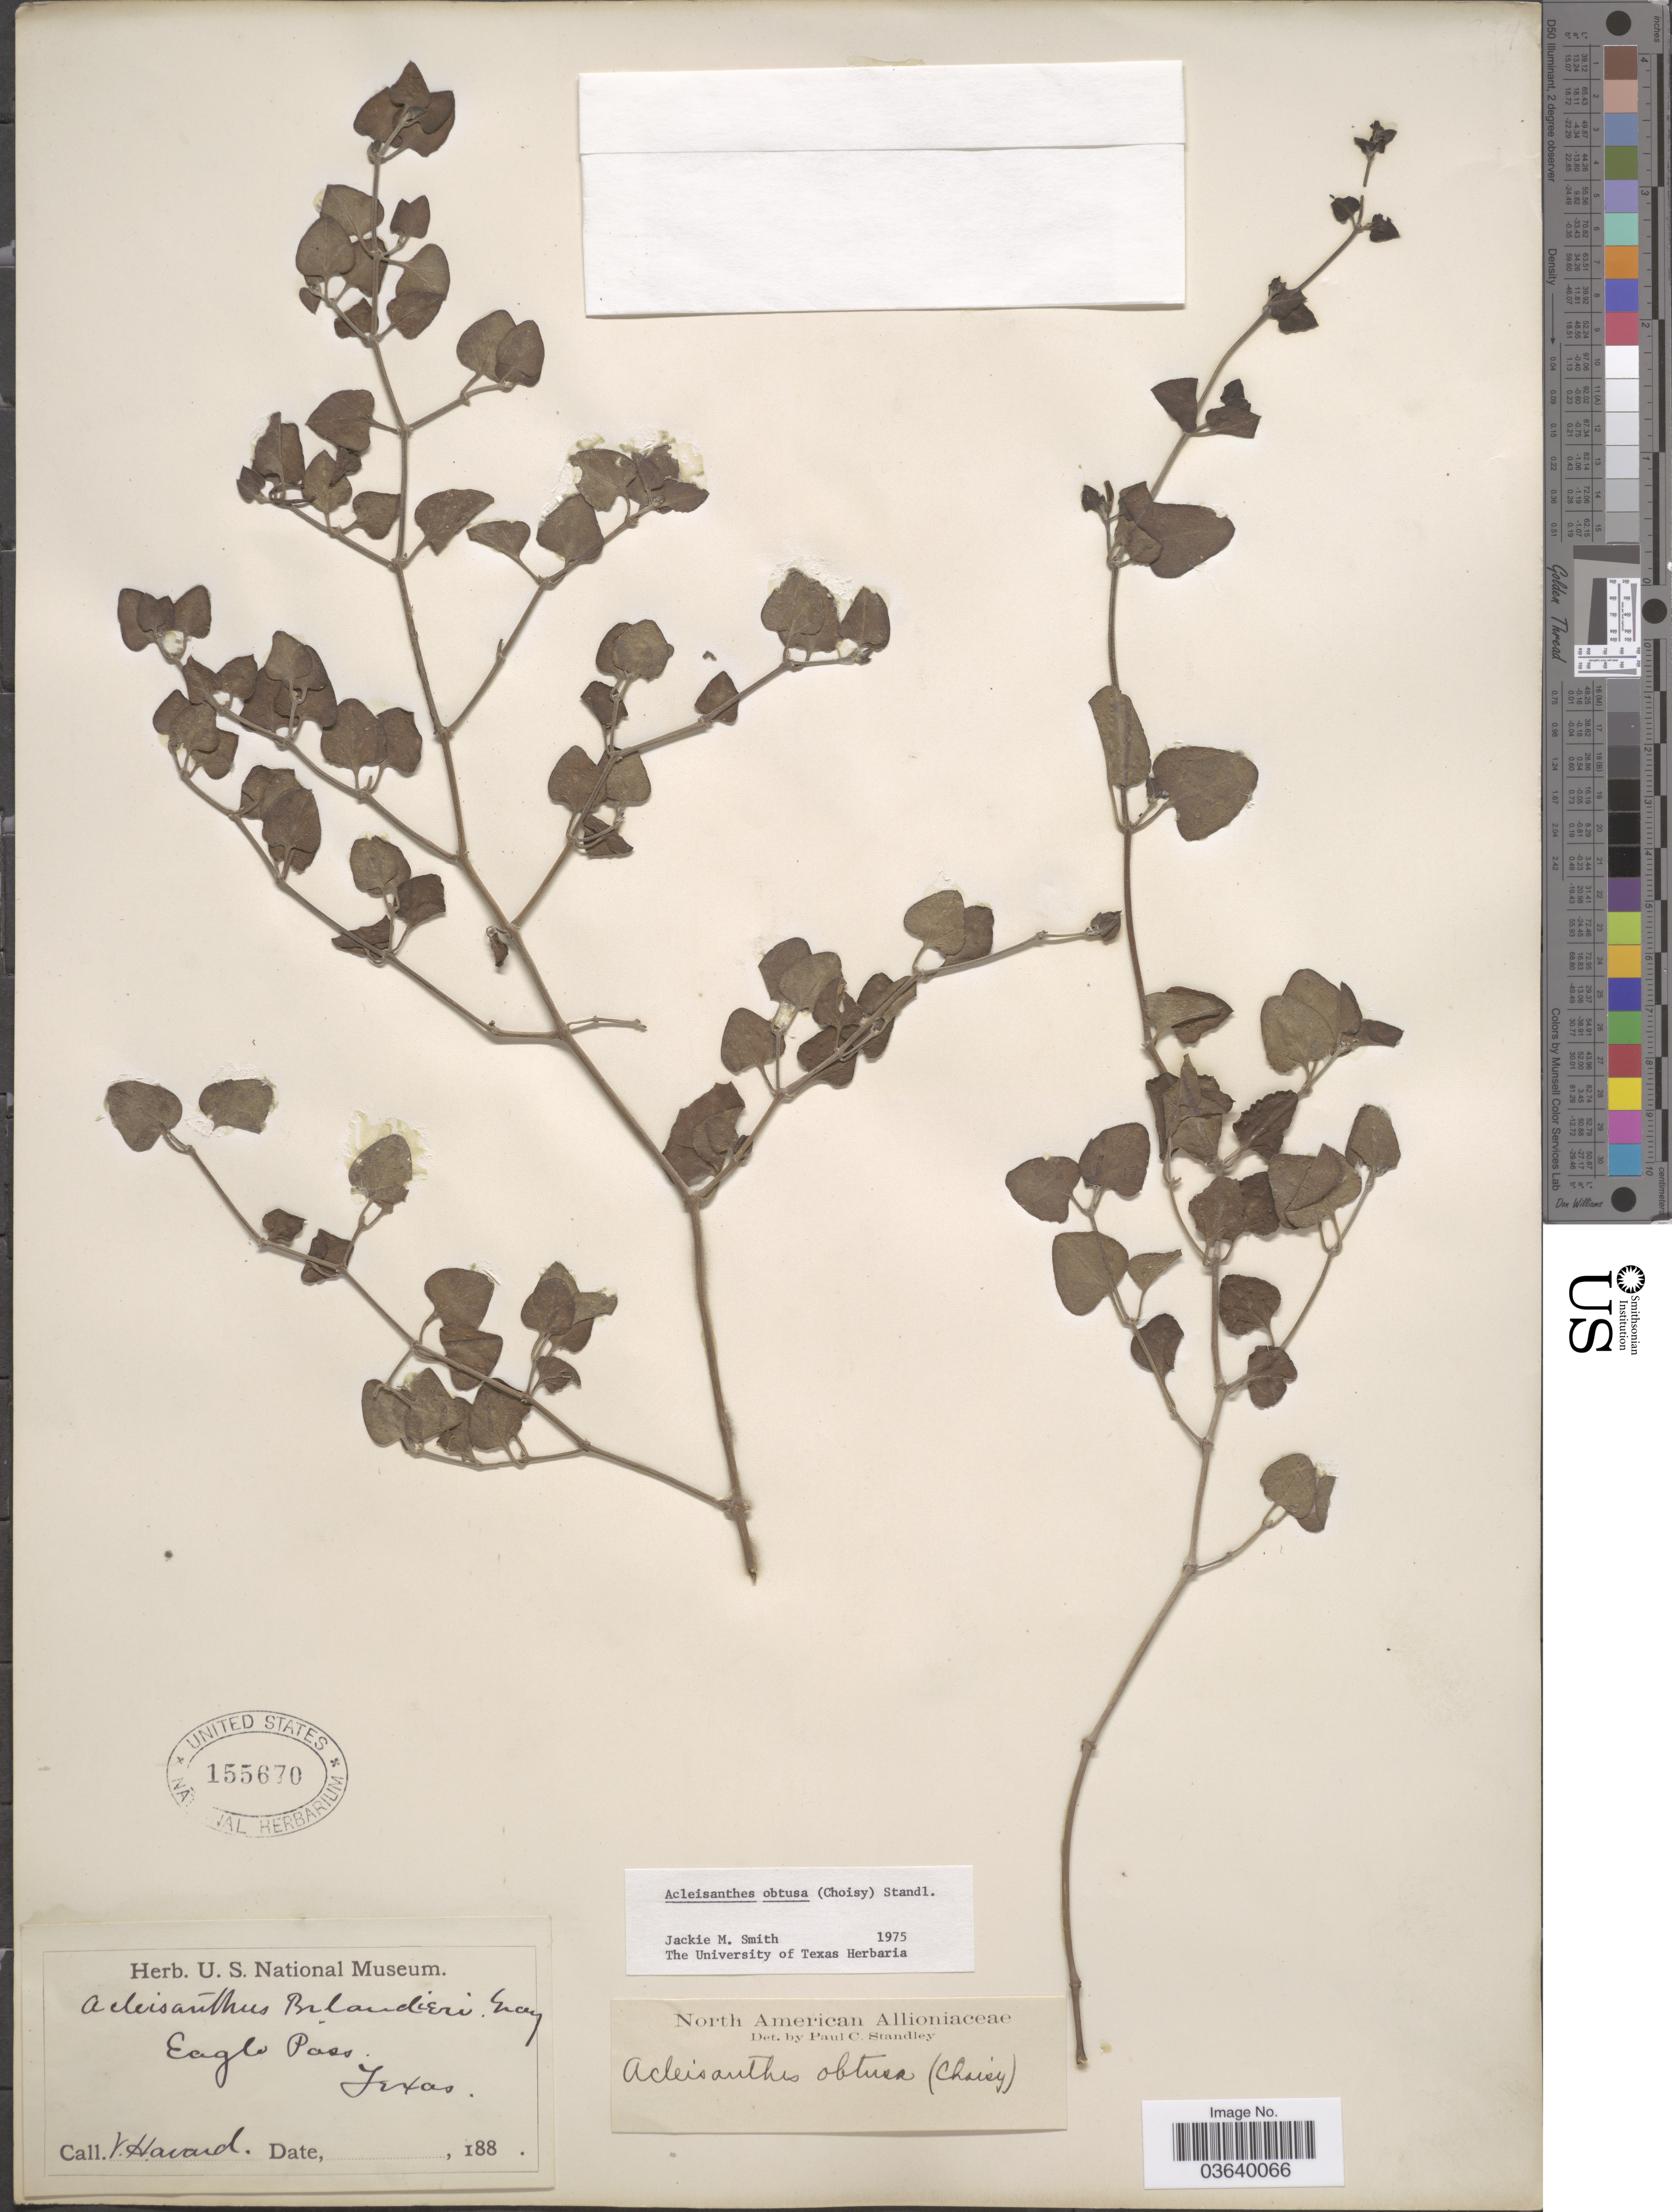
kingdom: Plantae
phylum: Tracheophyta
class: Magnoliopsida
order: Caryophyllales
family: Nyctaginaceae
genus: Acleisanthes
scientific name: Acleisanthes obtusa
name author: (Choisy) Standl.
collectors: V. Havard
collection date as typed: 188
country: United States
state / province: Texas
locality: Eagle Pass.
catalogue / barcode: US 155670